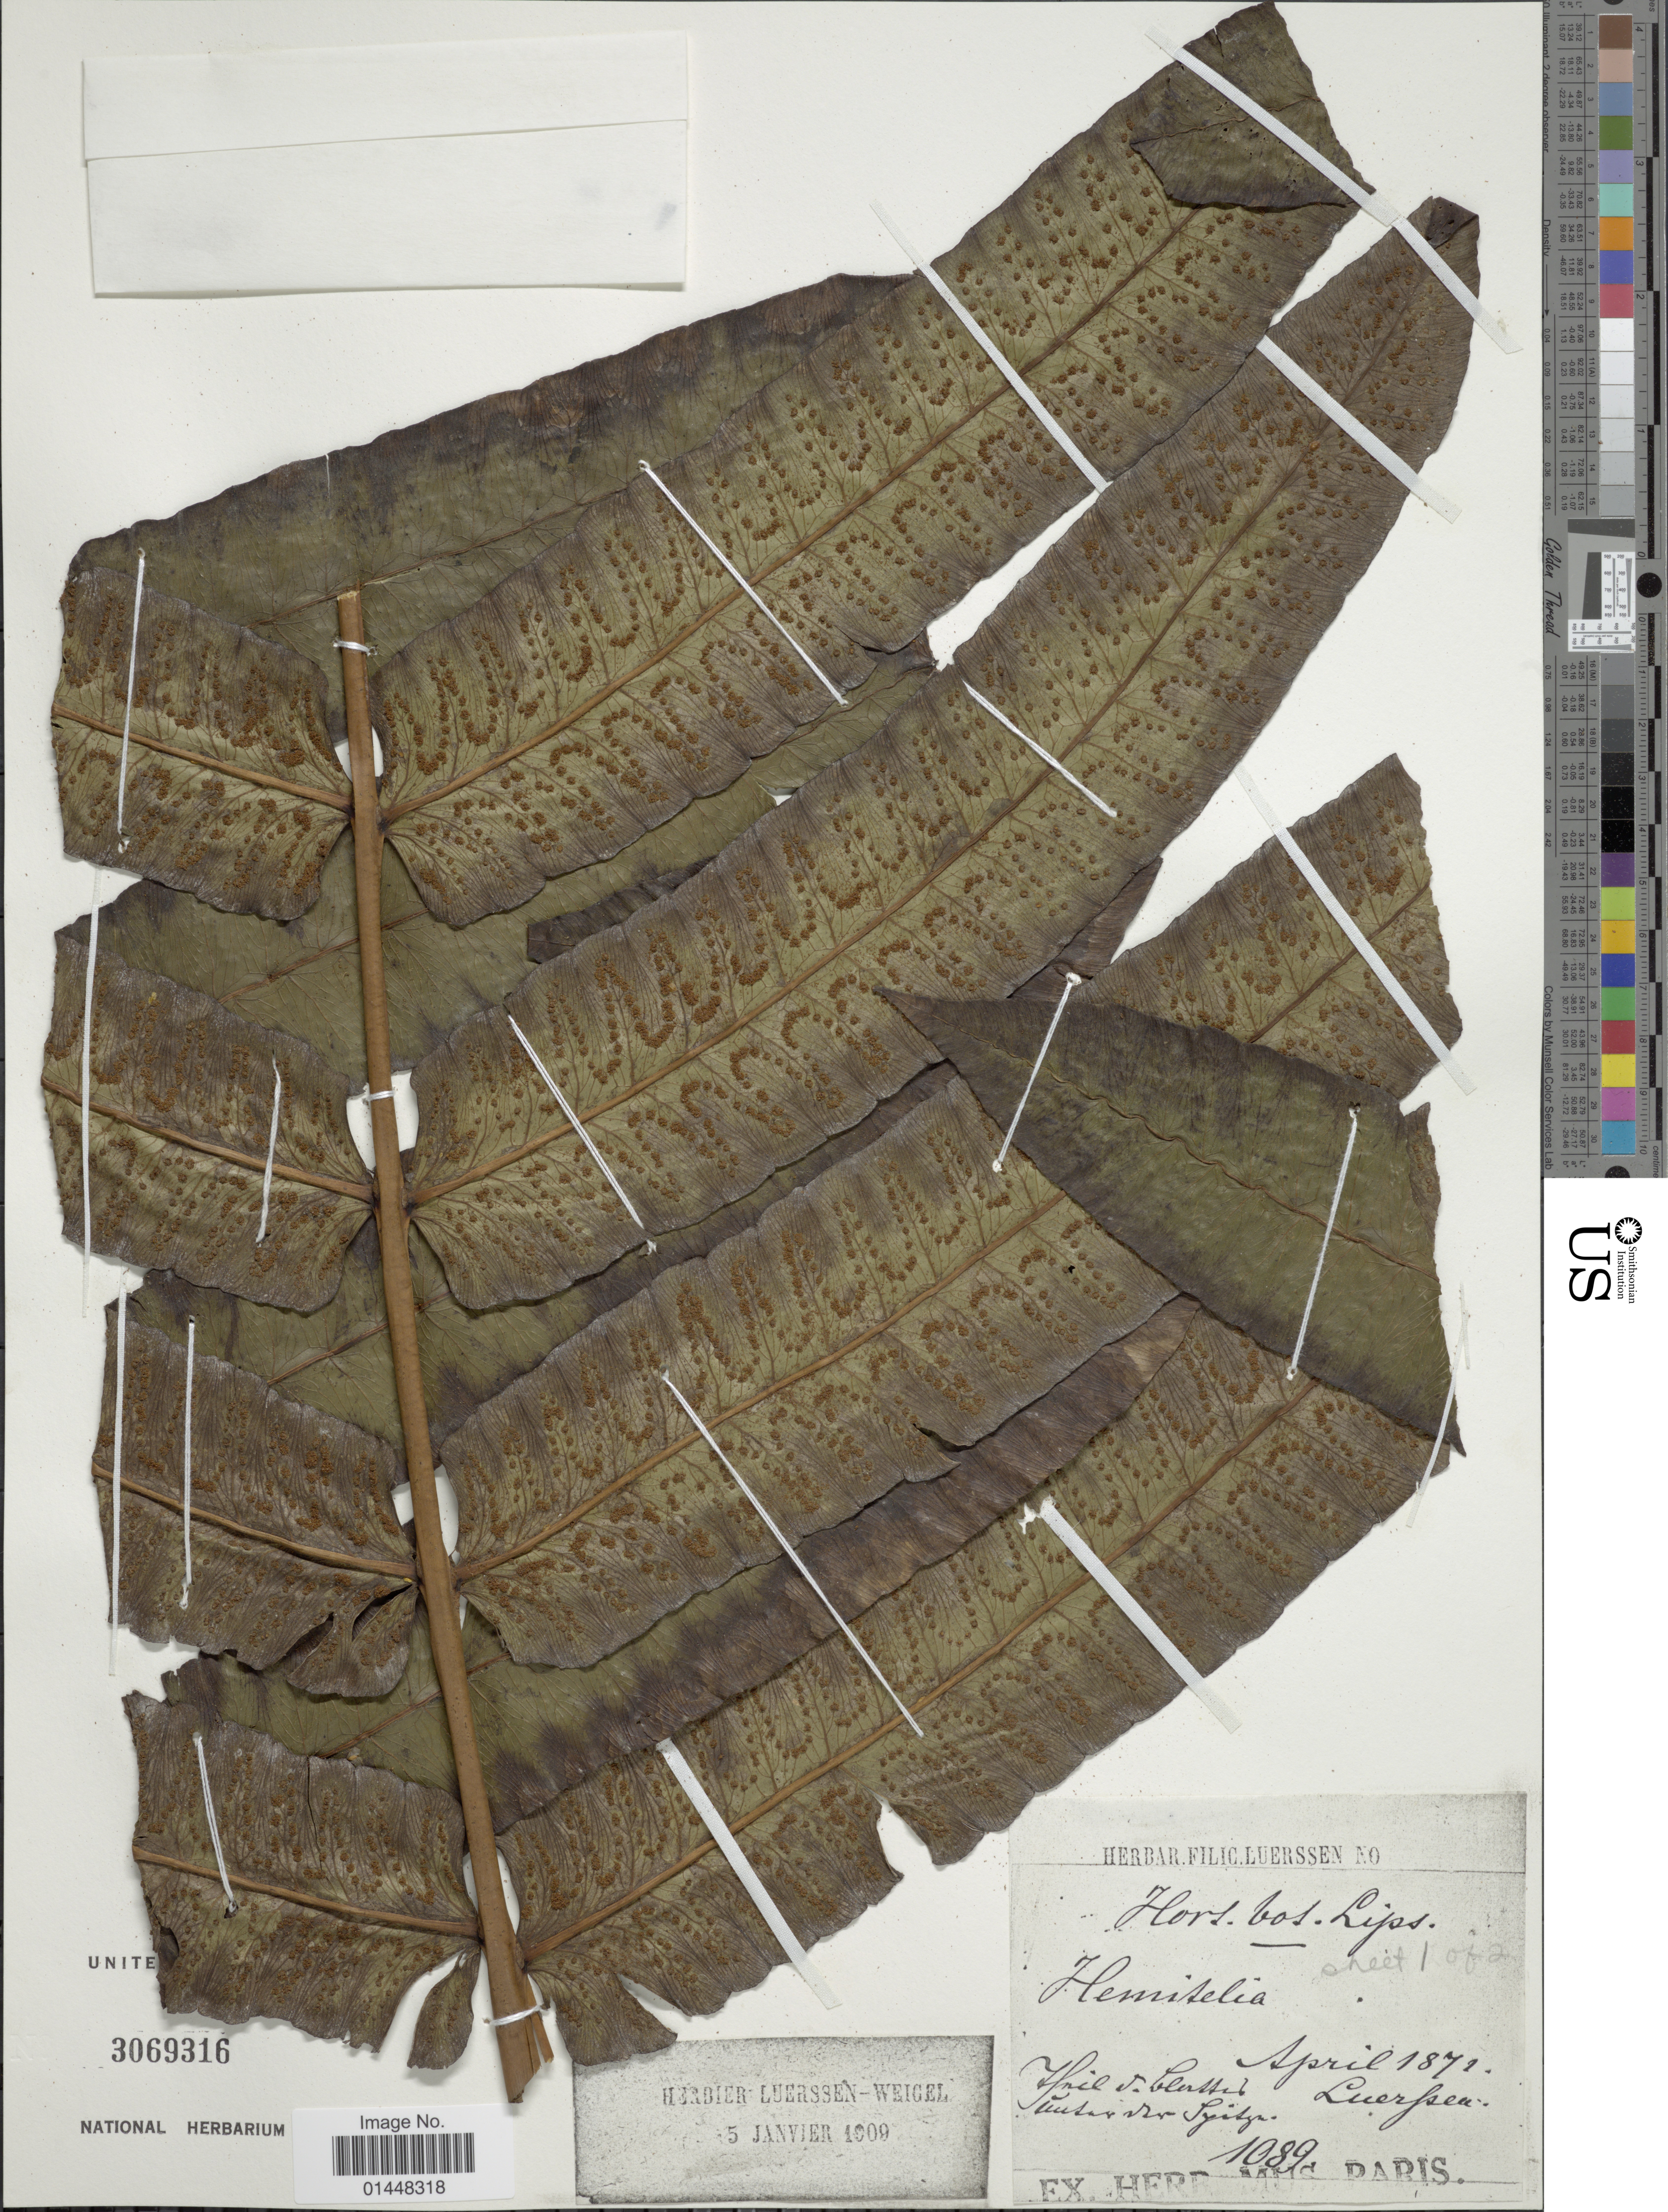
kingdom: Plantae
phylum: Tracheophyta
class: Polypodiopsida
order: Cyatheales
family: Cyatheaceae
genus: Cyathea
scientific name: Cyathea sp.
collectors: Luerssen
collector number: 1089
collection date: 1872-04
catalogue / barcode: US 3069316